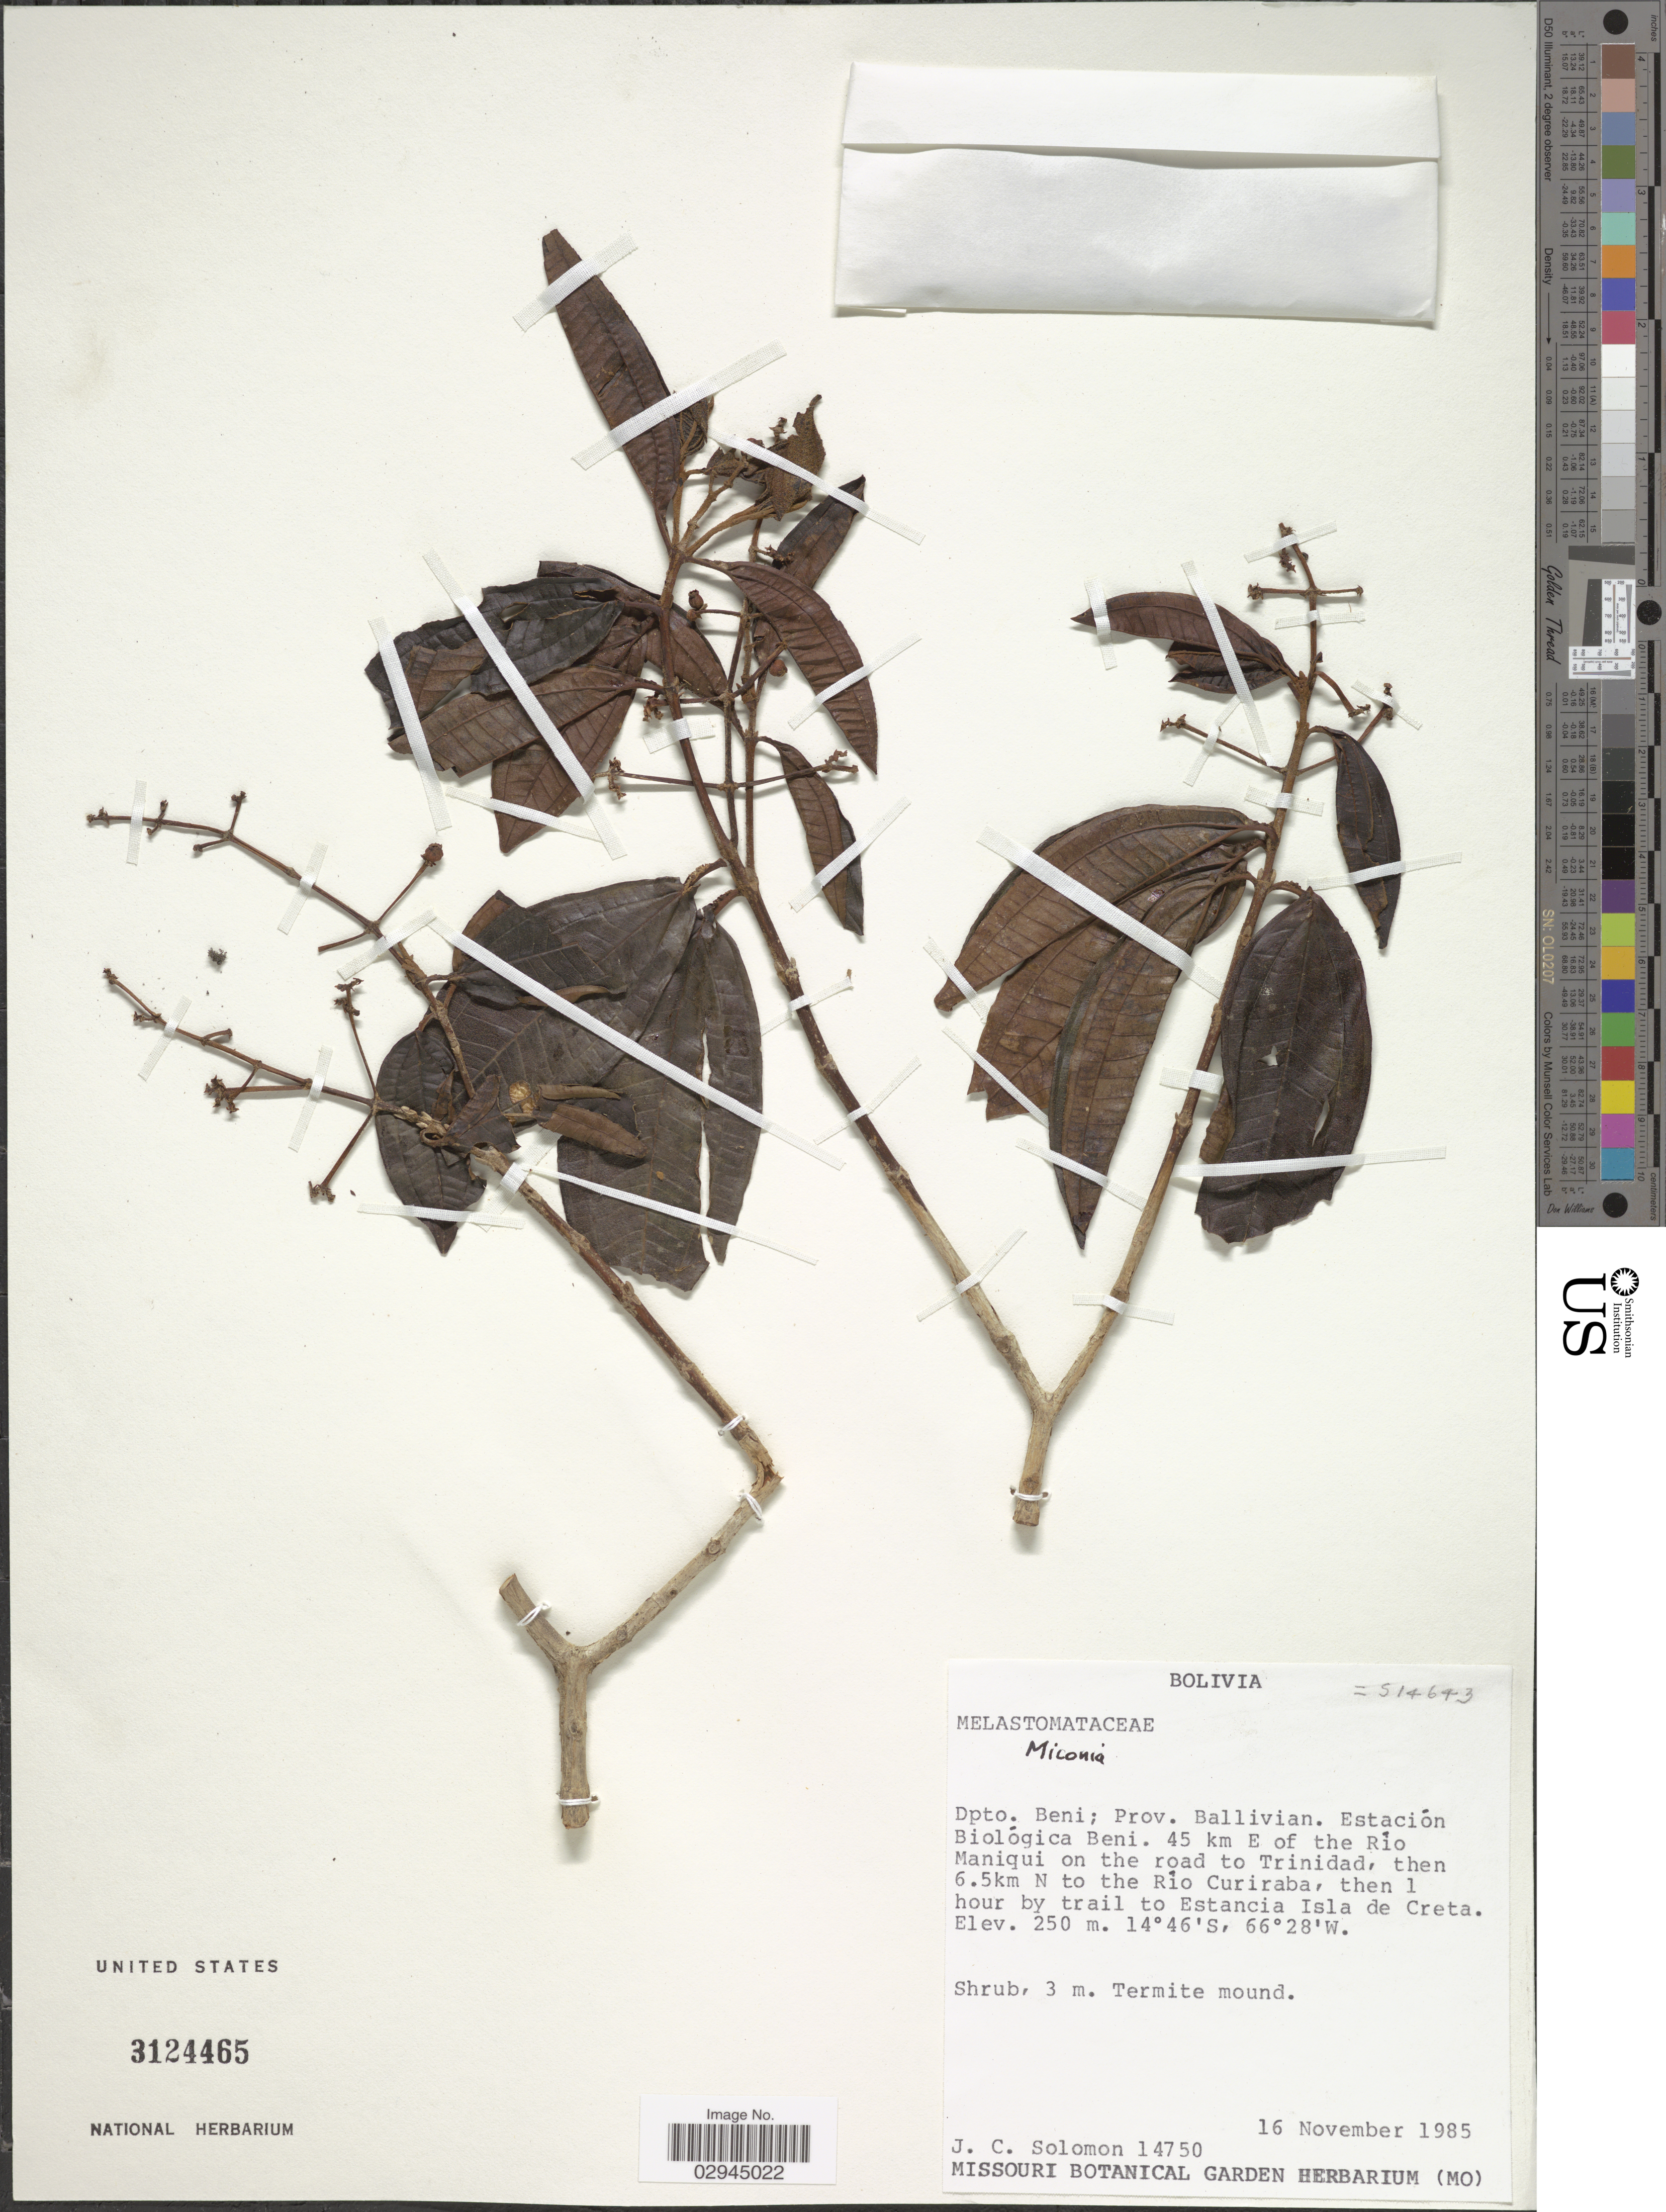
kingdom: Plantae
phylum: Tracheophyta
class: Magnoliopsida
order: Myrtales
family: Melastomataceae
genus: Miconia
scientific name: Miconia sp.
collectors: J. C. Solomon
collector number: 14750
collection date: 1985-11-16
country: Bolivia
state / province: Beni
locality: Dpto. Beni; Prov. Ballivian. Estación Biológica Beni. 45 km E of the Río Maniqui on the road to Trinidad, then 6.5km N to the Río Curiraba, then 1 hour by trail to Estancia Isla de Creta.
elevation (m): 250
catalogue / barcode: US 3124465